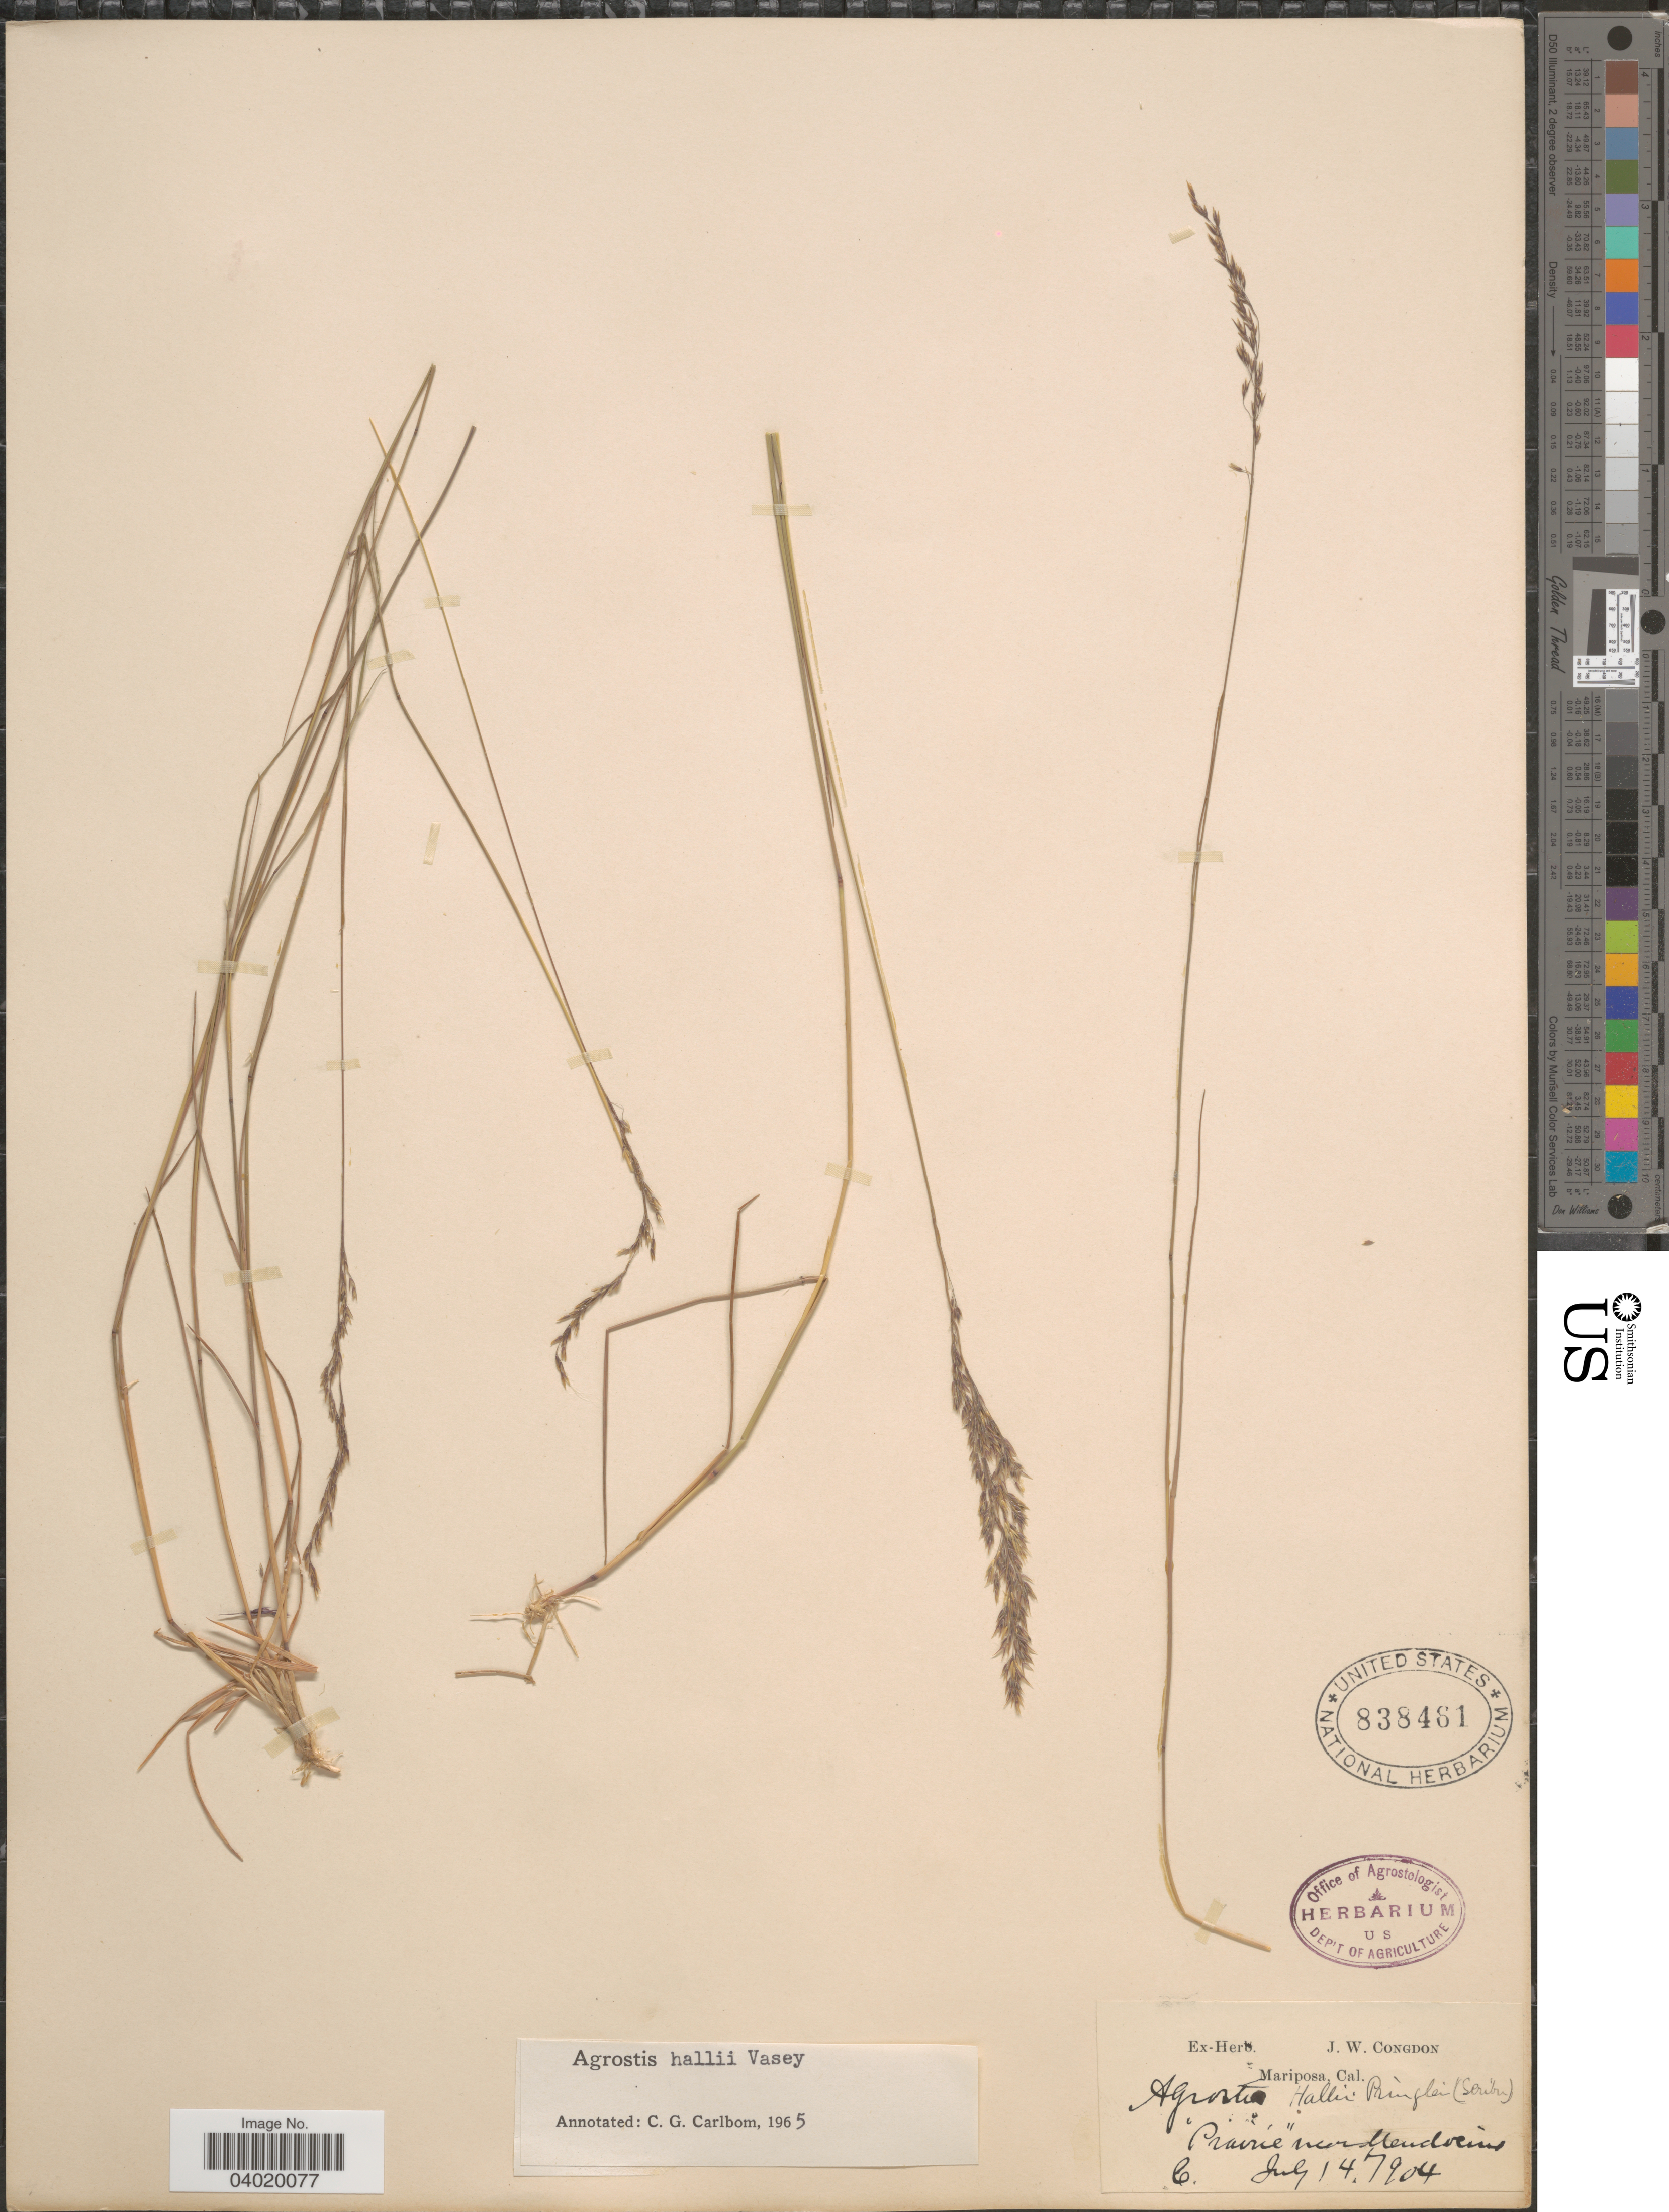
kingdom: Plantae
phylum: Tracheophyta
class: Liliopsida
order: Poales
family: Poaceae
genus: Agrostis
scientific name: Agrostis hallii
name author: Vasey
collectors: ex herb. J. W. Congdon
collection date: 1904-07-14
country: United States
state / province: California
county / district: Mendocino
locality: Mariposa. "Prairie" near Mendocino.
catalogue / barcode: US 838461